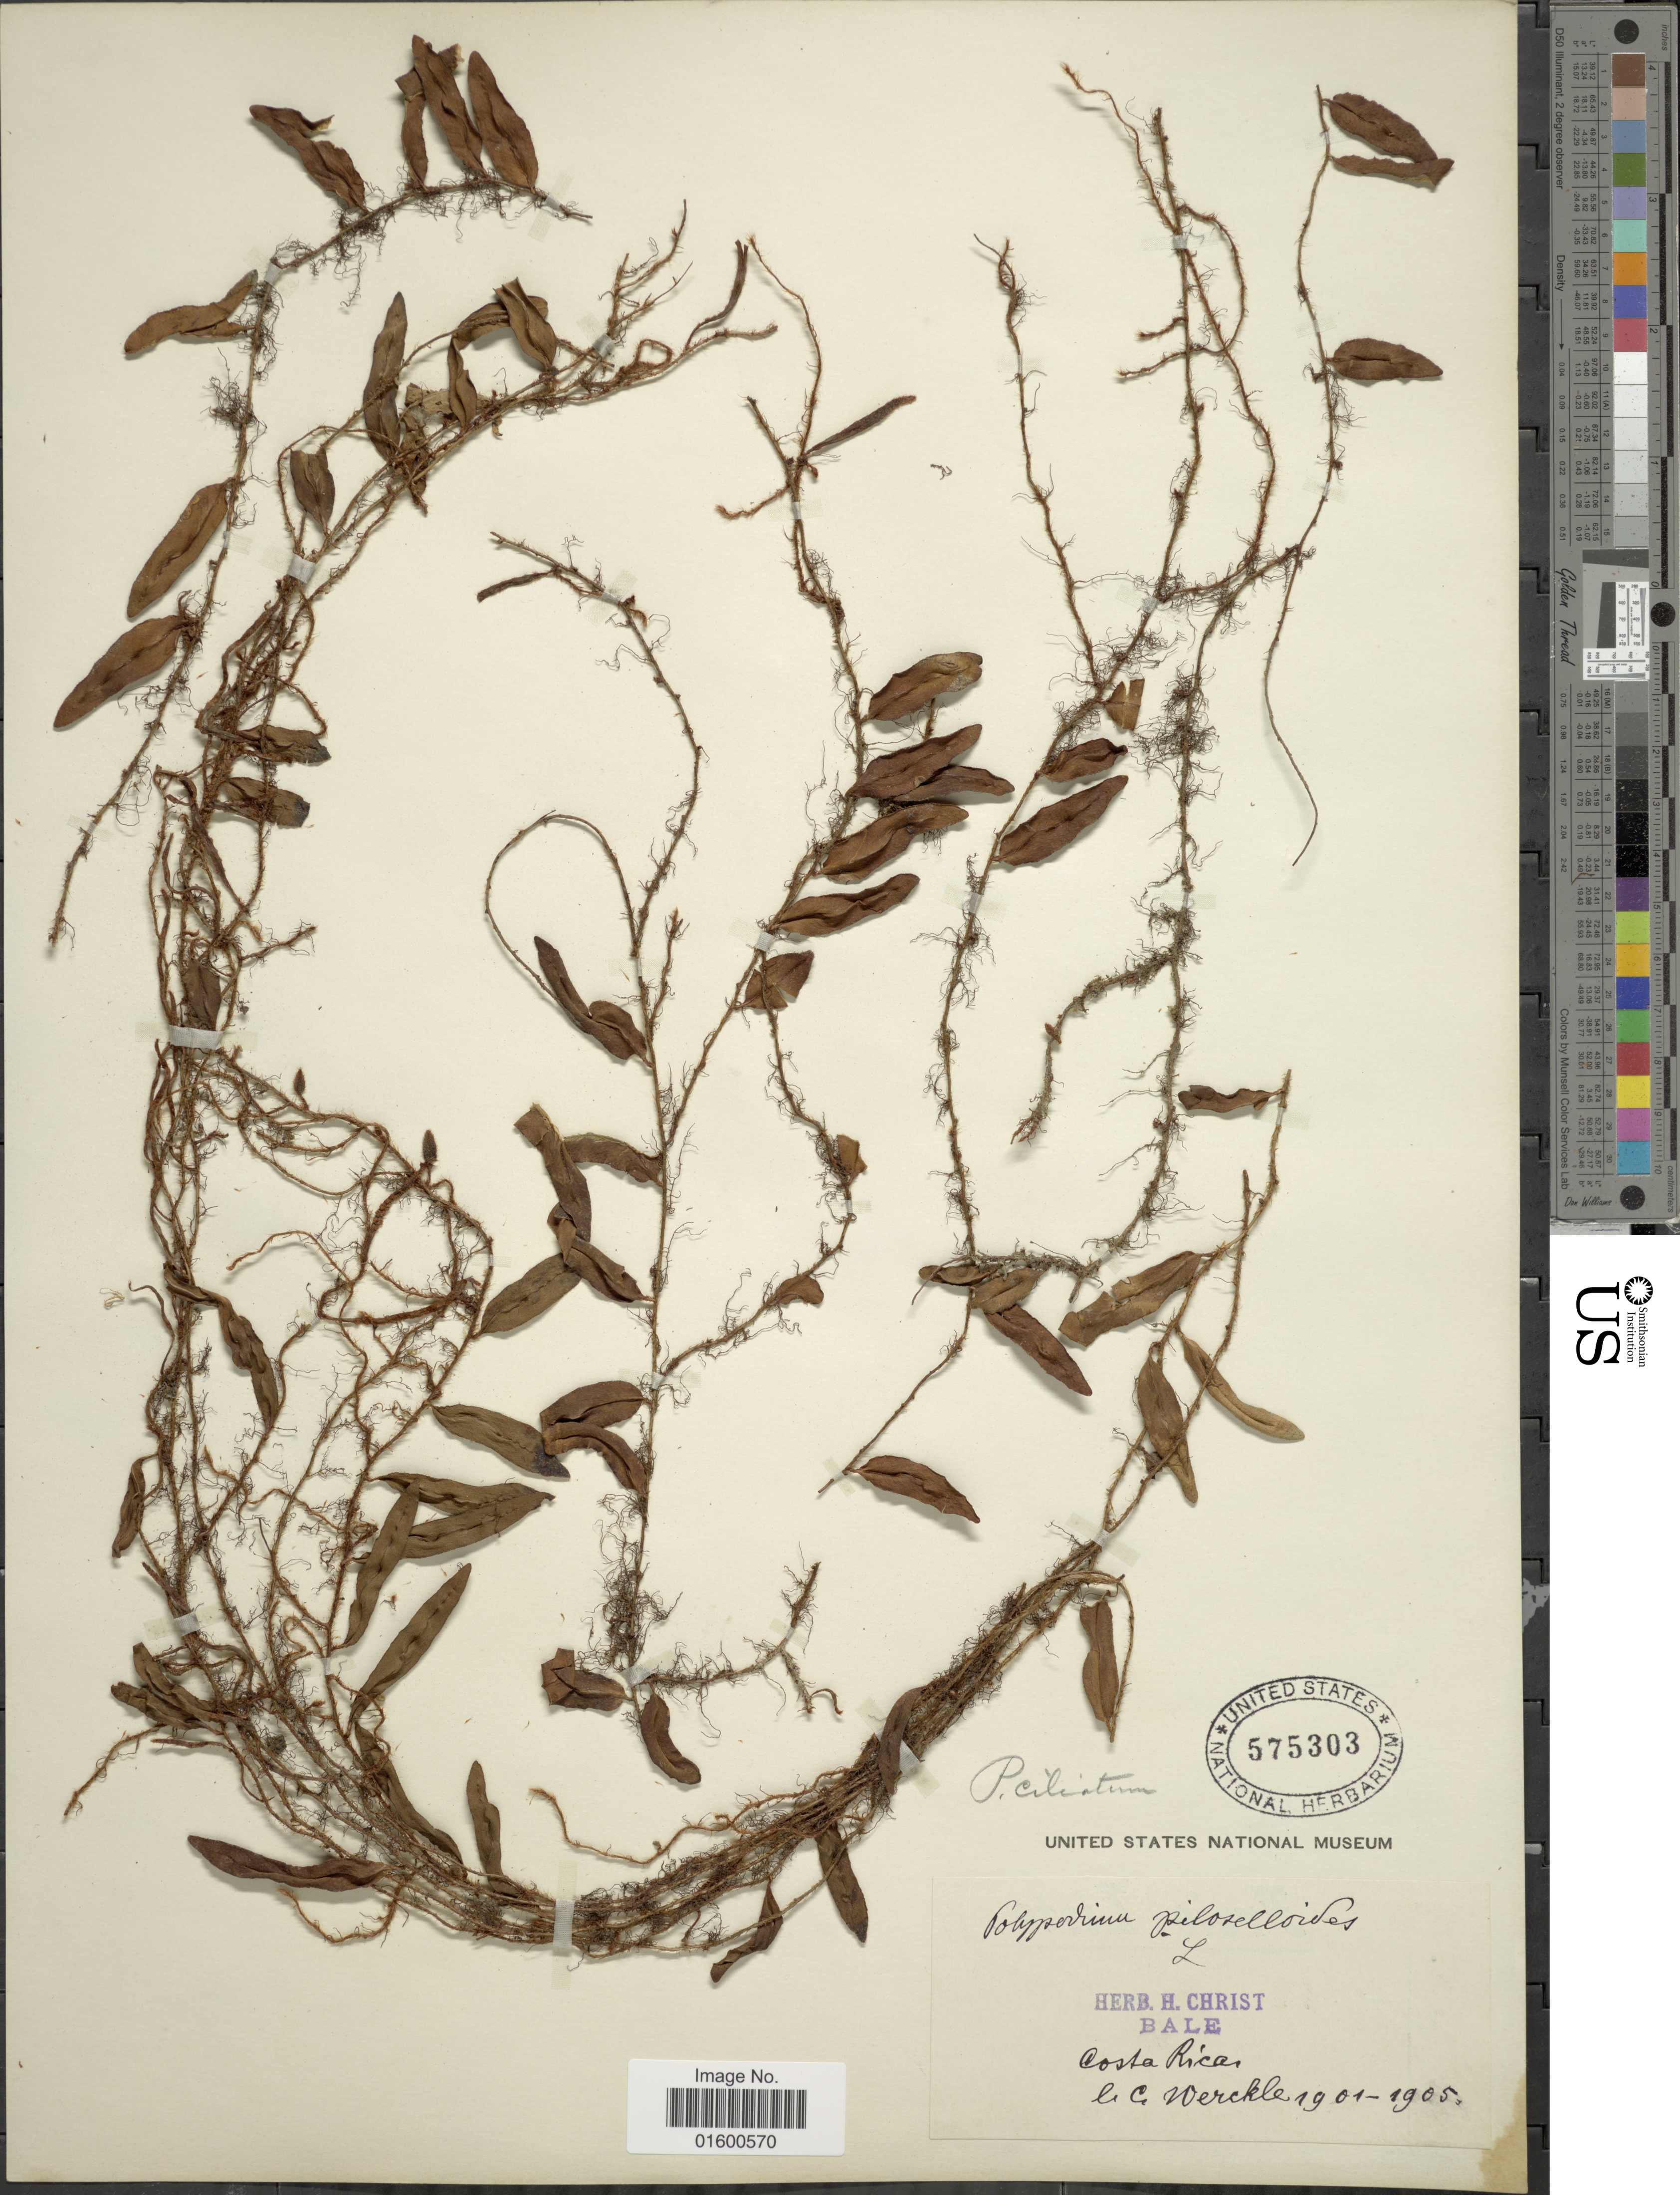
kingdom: Plantae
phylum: Tracheophyta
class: Polypodiopsida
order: Polypodiales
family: Polypodiaceae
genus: Microgramma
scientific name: Microgramma reptans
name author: (Cav.) A.R. Sm.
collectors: C. Wercklé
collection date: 1901/1905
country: Costa Rica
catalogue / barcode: US 575303